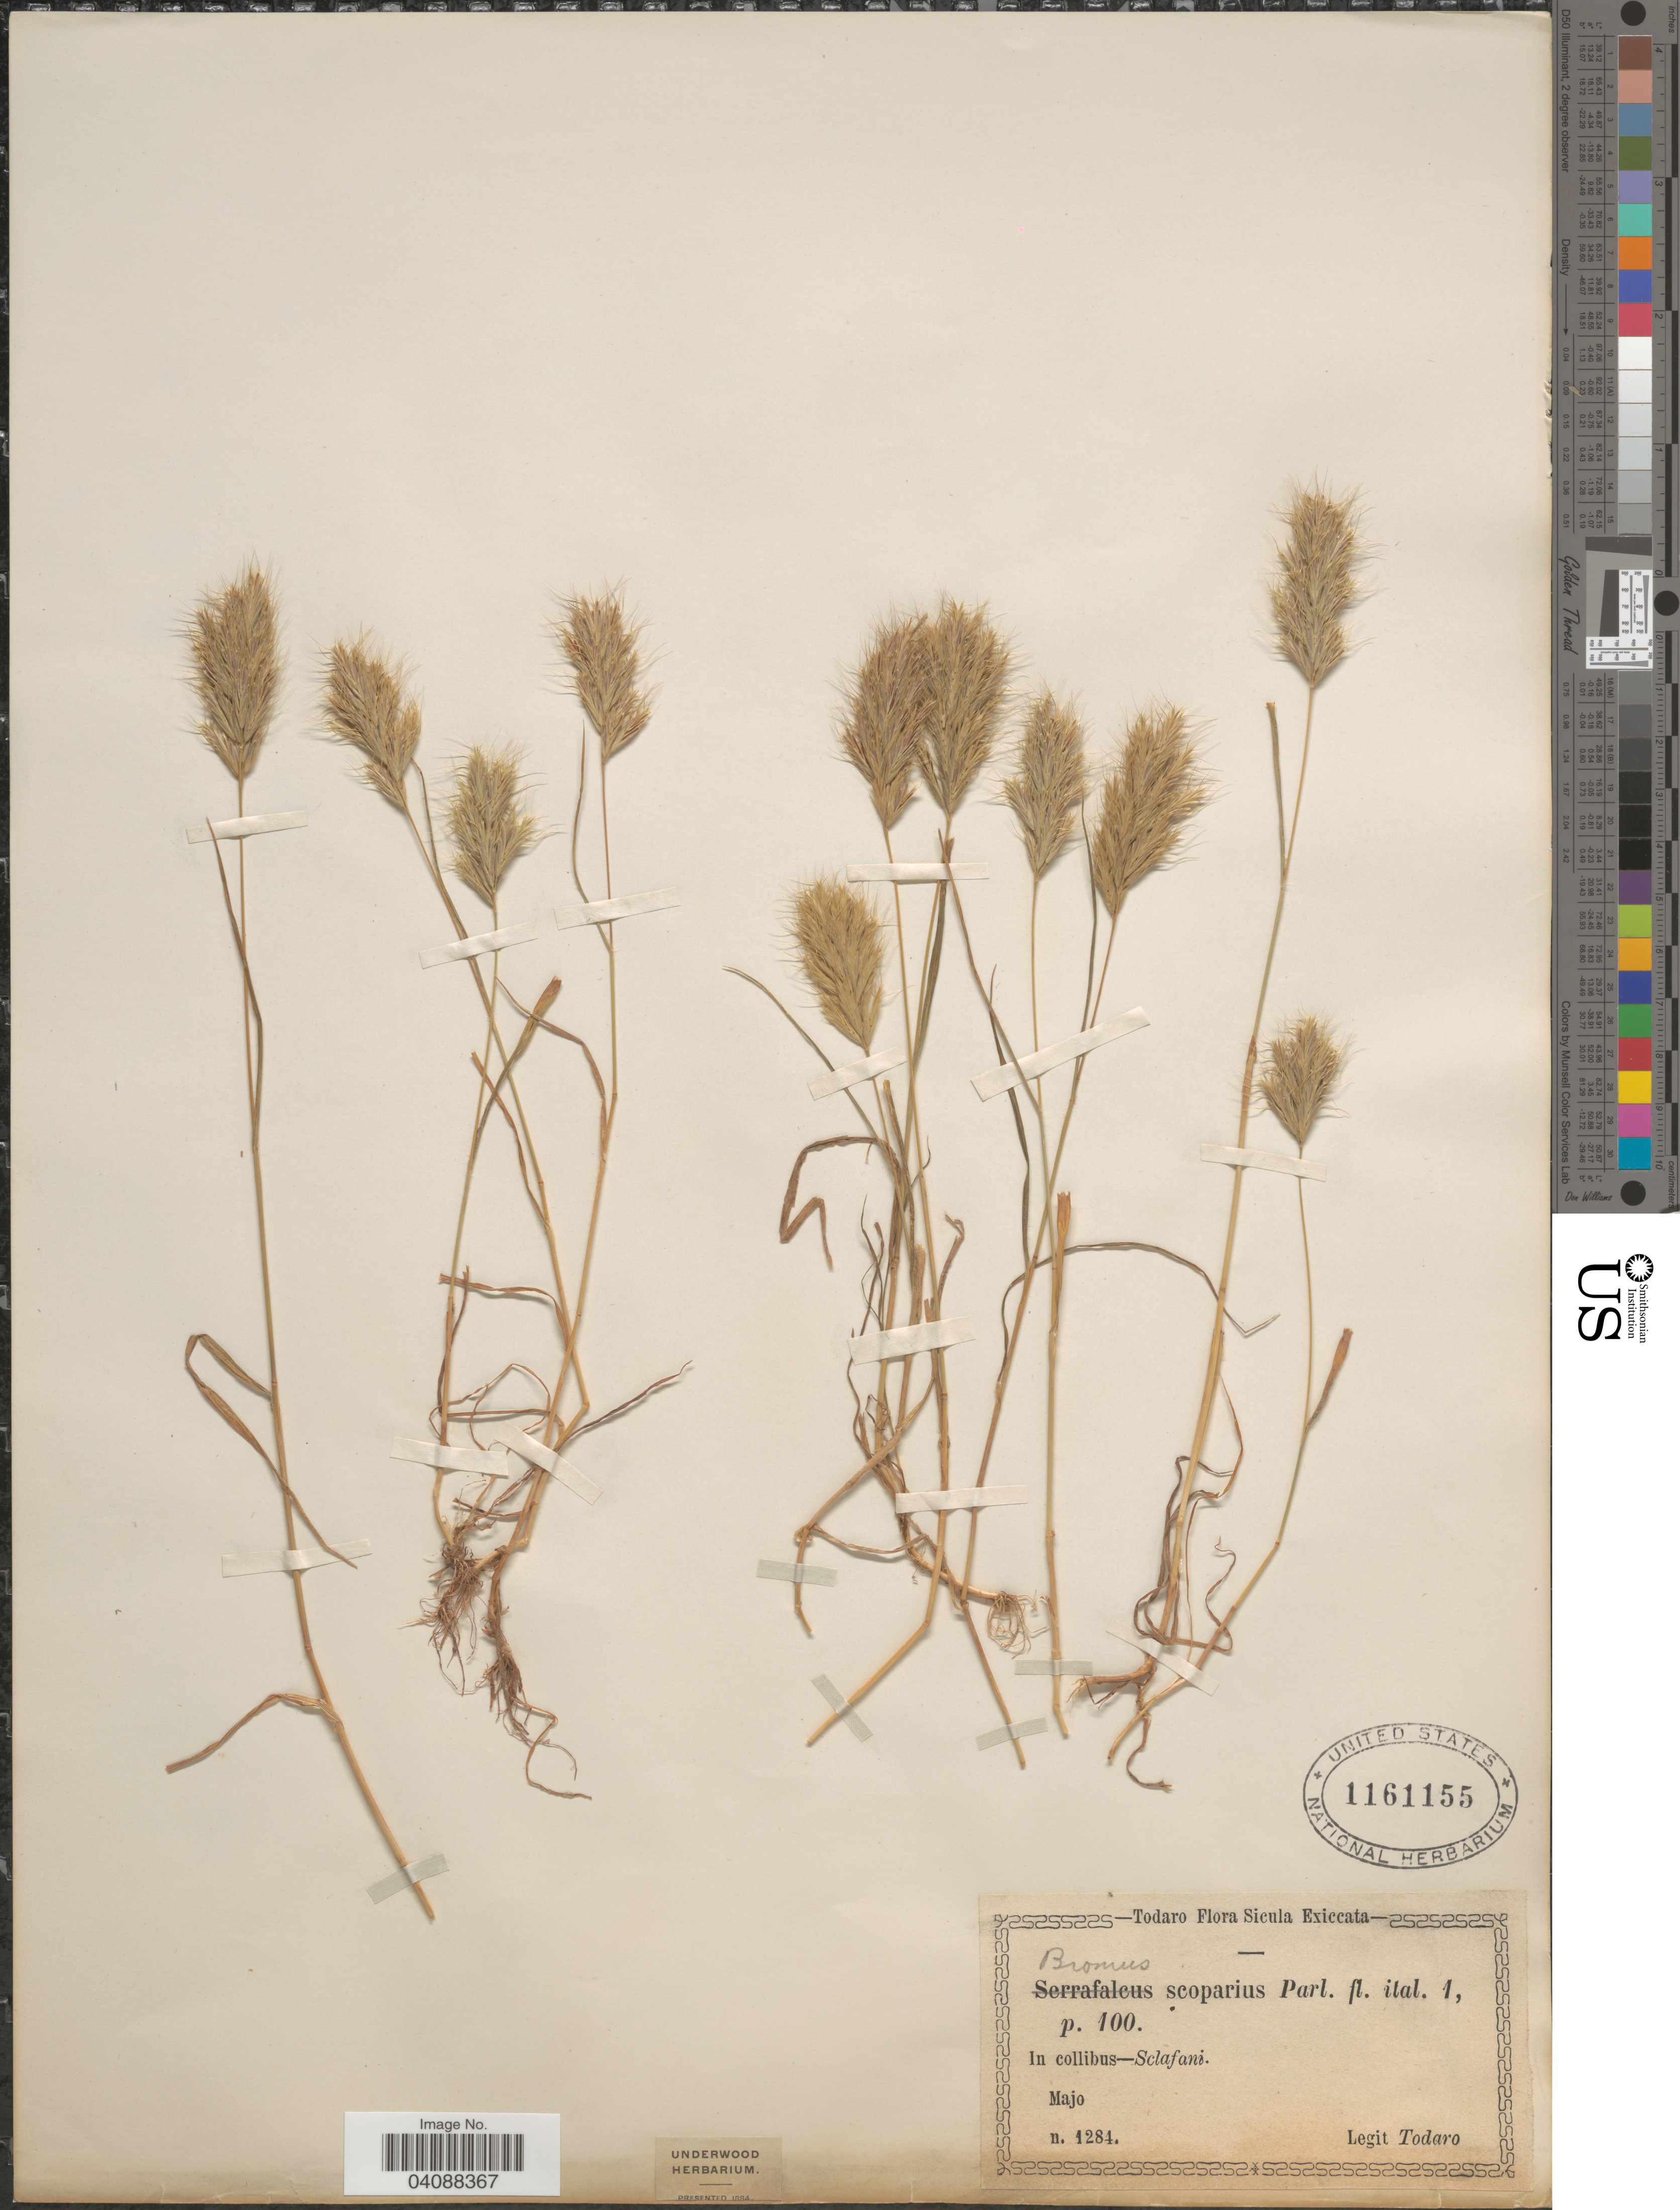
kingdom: Plantae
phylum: Tracheophyta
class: Liliopsida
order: Poales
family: Poaceae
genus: Bromus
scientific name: Bromus scoparius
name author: L.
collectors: Todaro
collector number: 1284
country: Italy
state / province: Siciliana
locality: Sicula. In collibus-Sclafani.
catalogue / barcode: US 1161155